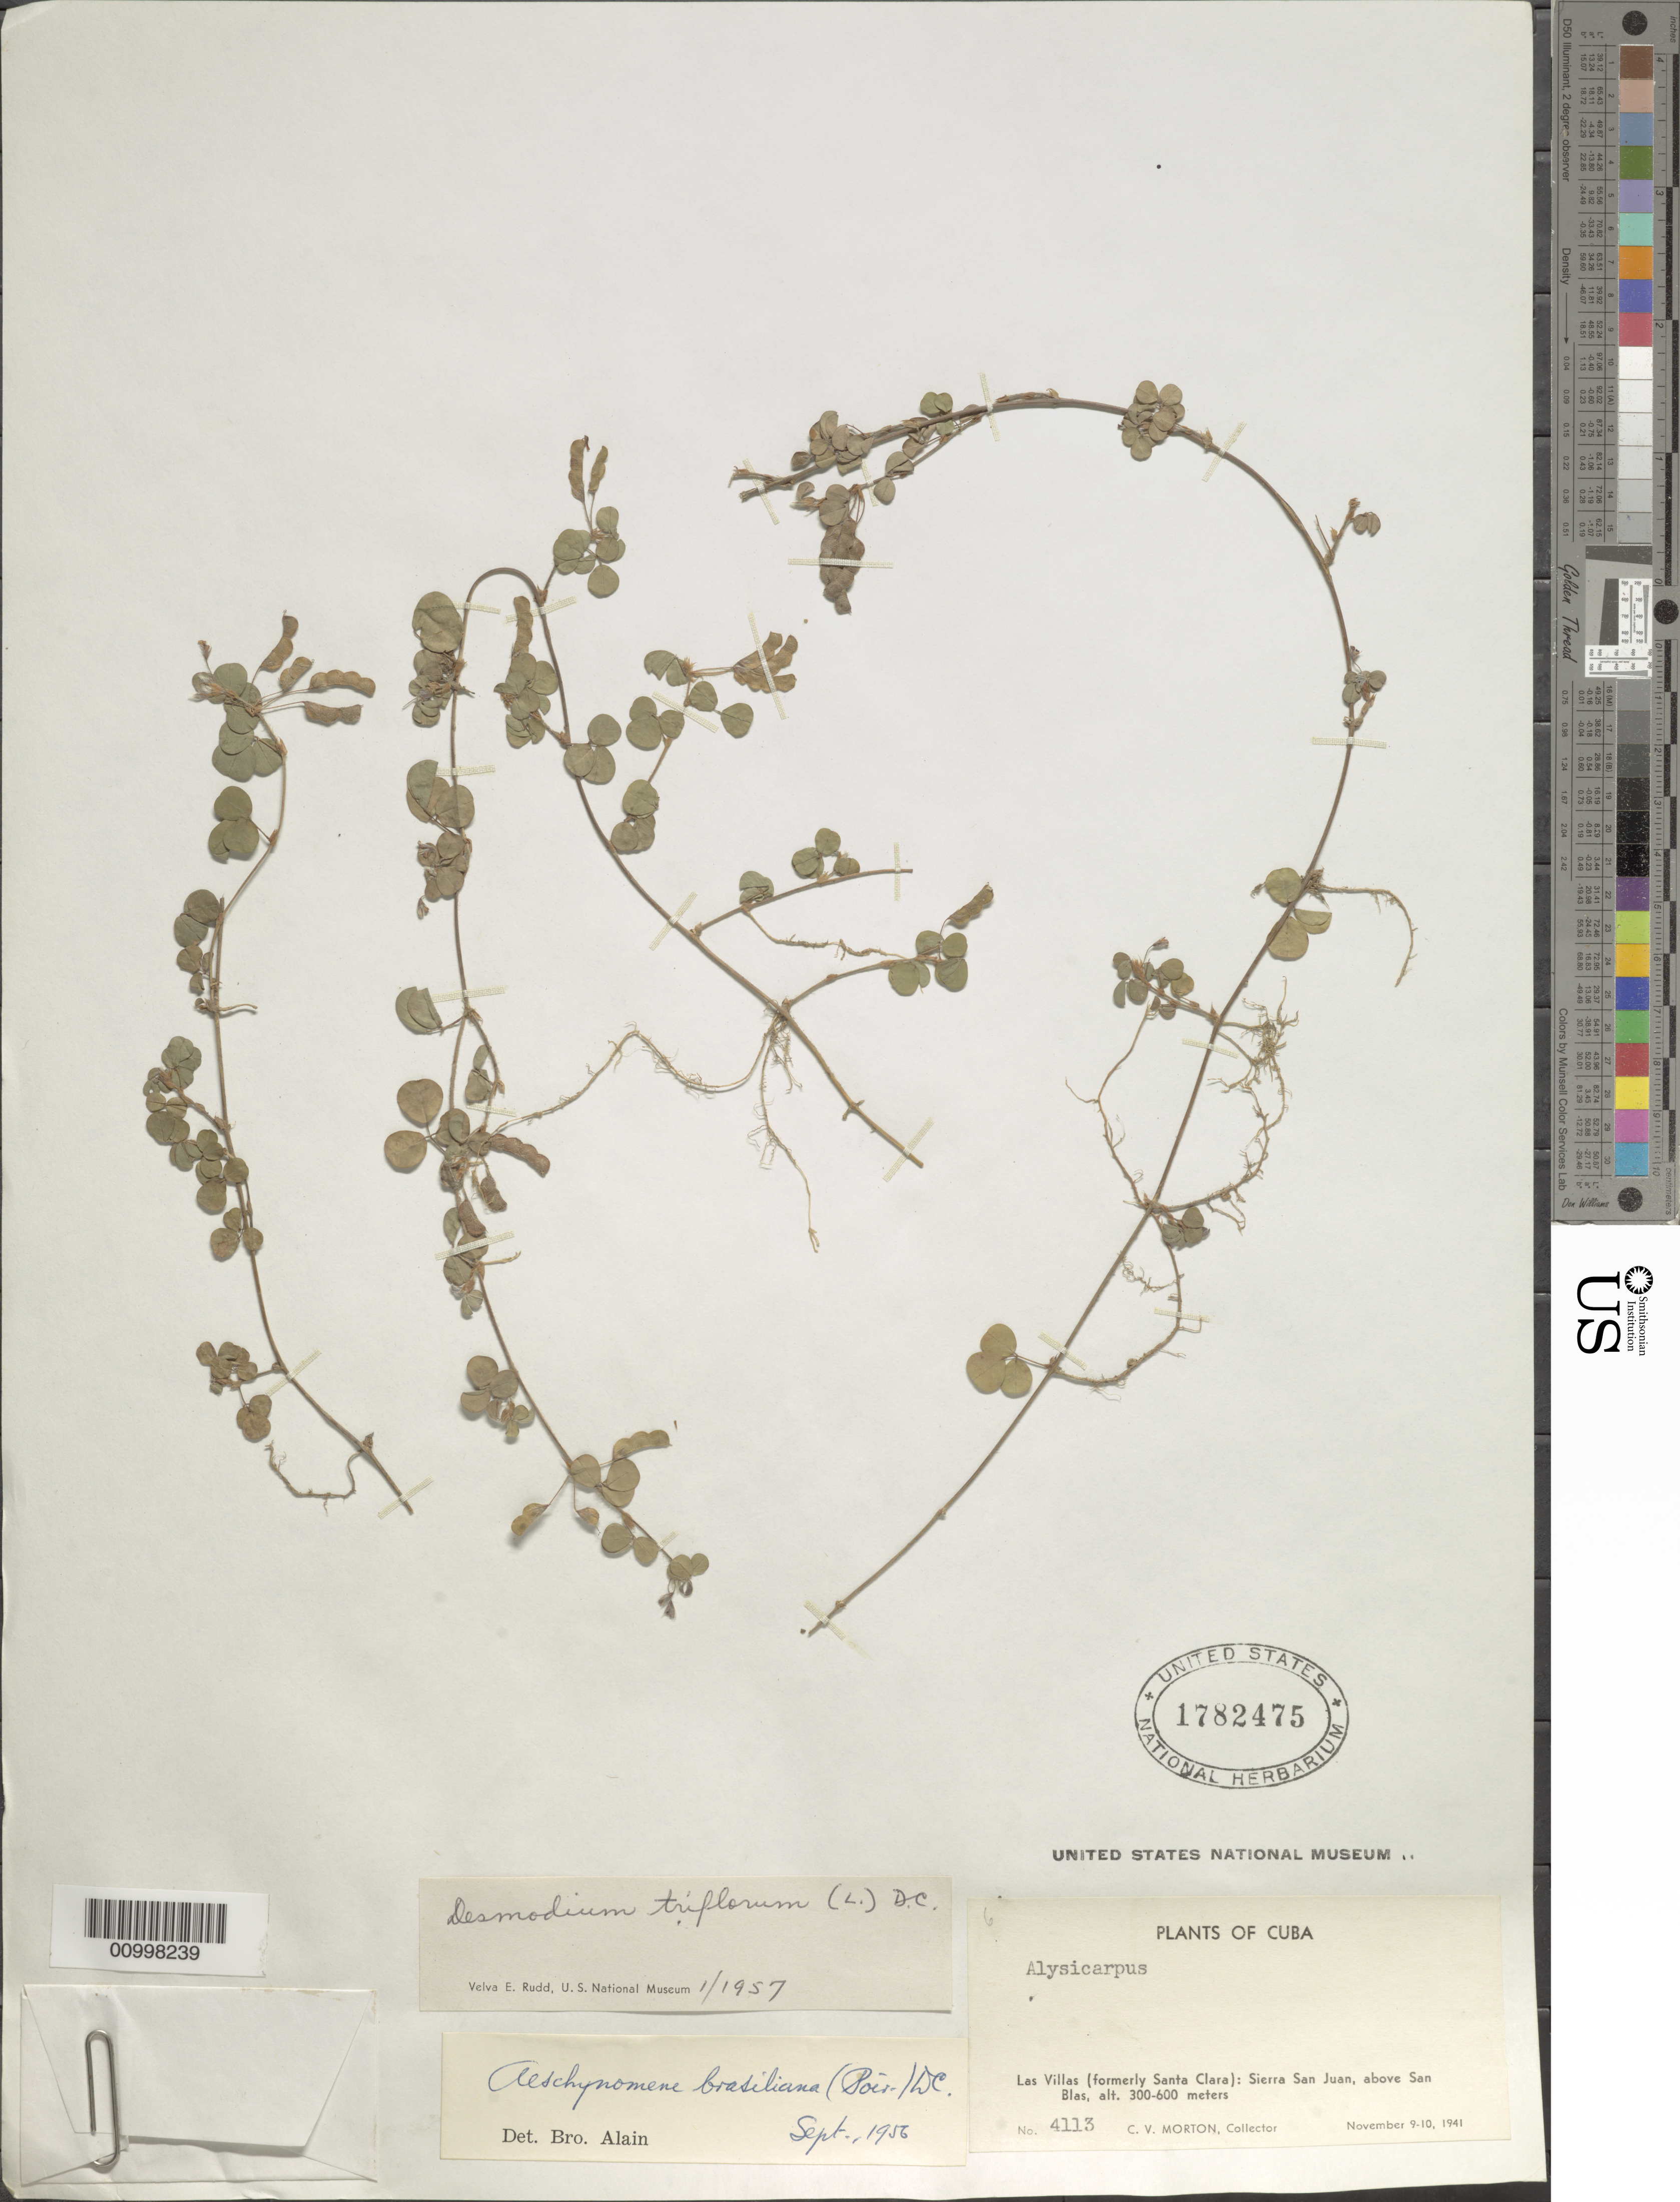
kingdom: Plantae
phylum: Tracheophyta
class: Magnoliopsida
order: Fabales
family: Fabaceae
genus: Grona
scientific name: Grona triflora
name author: (L.) H. Ohashi & K. Ohashi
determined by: Strong, Mark T., (BOT), Smithsonian Institution - National Museum of Natural History (UNITED STATES)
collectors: C. V. Morton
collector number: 4113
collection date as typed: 09 Nov 1941 to 10 Nov 1941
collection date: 1941-11-09/1941-11-10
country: Cuba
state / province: Las Villas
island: Cuba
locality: Las Villas (formerly Santa Clara): Sierra San Juan, above San Blas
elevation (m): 300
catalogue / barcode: US 1782475